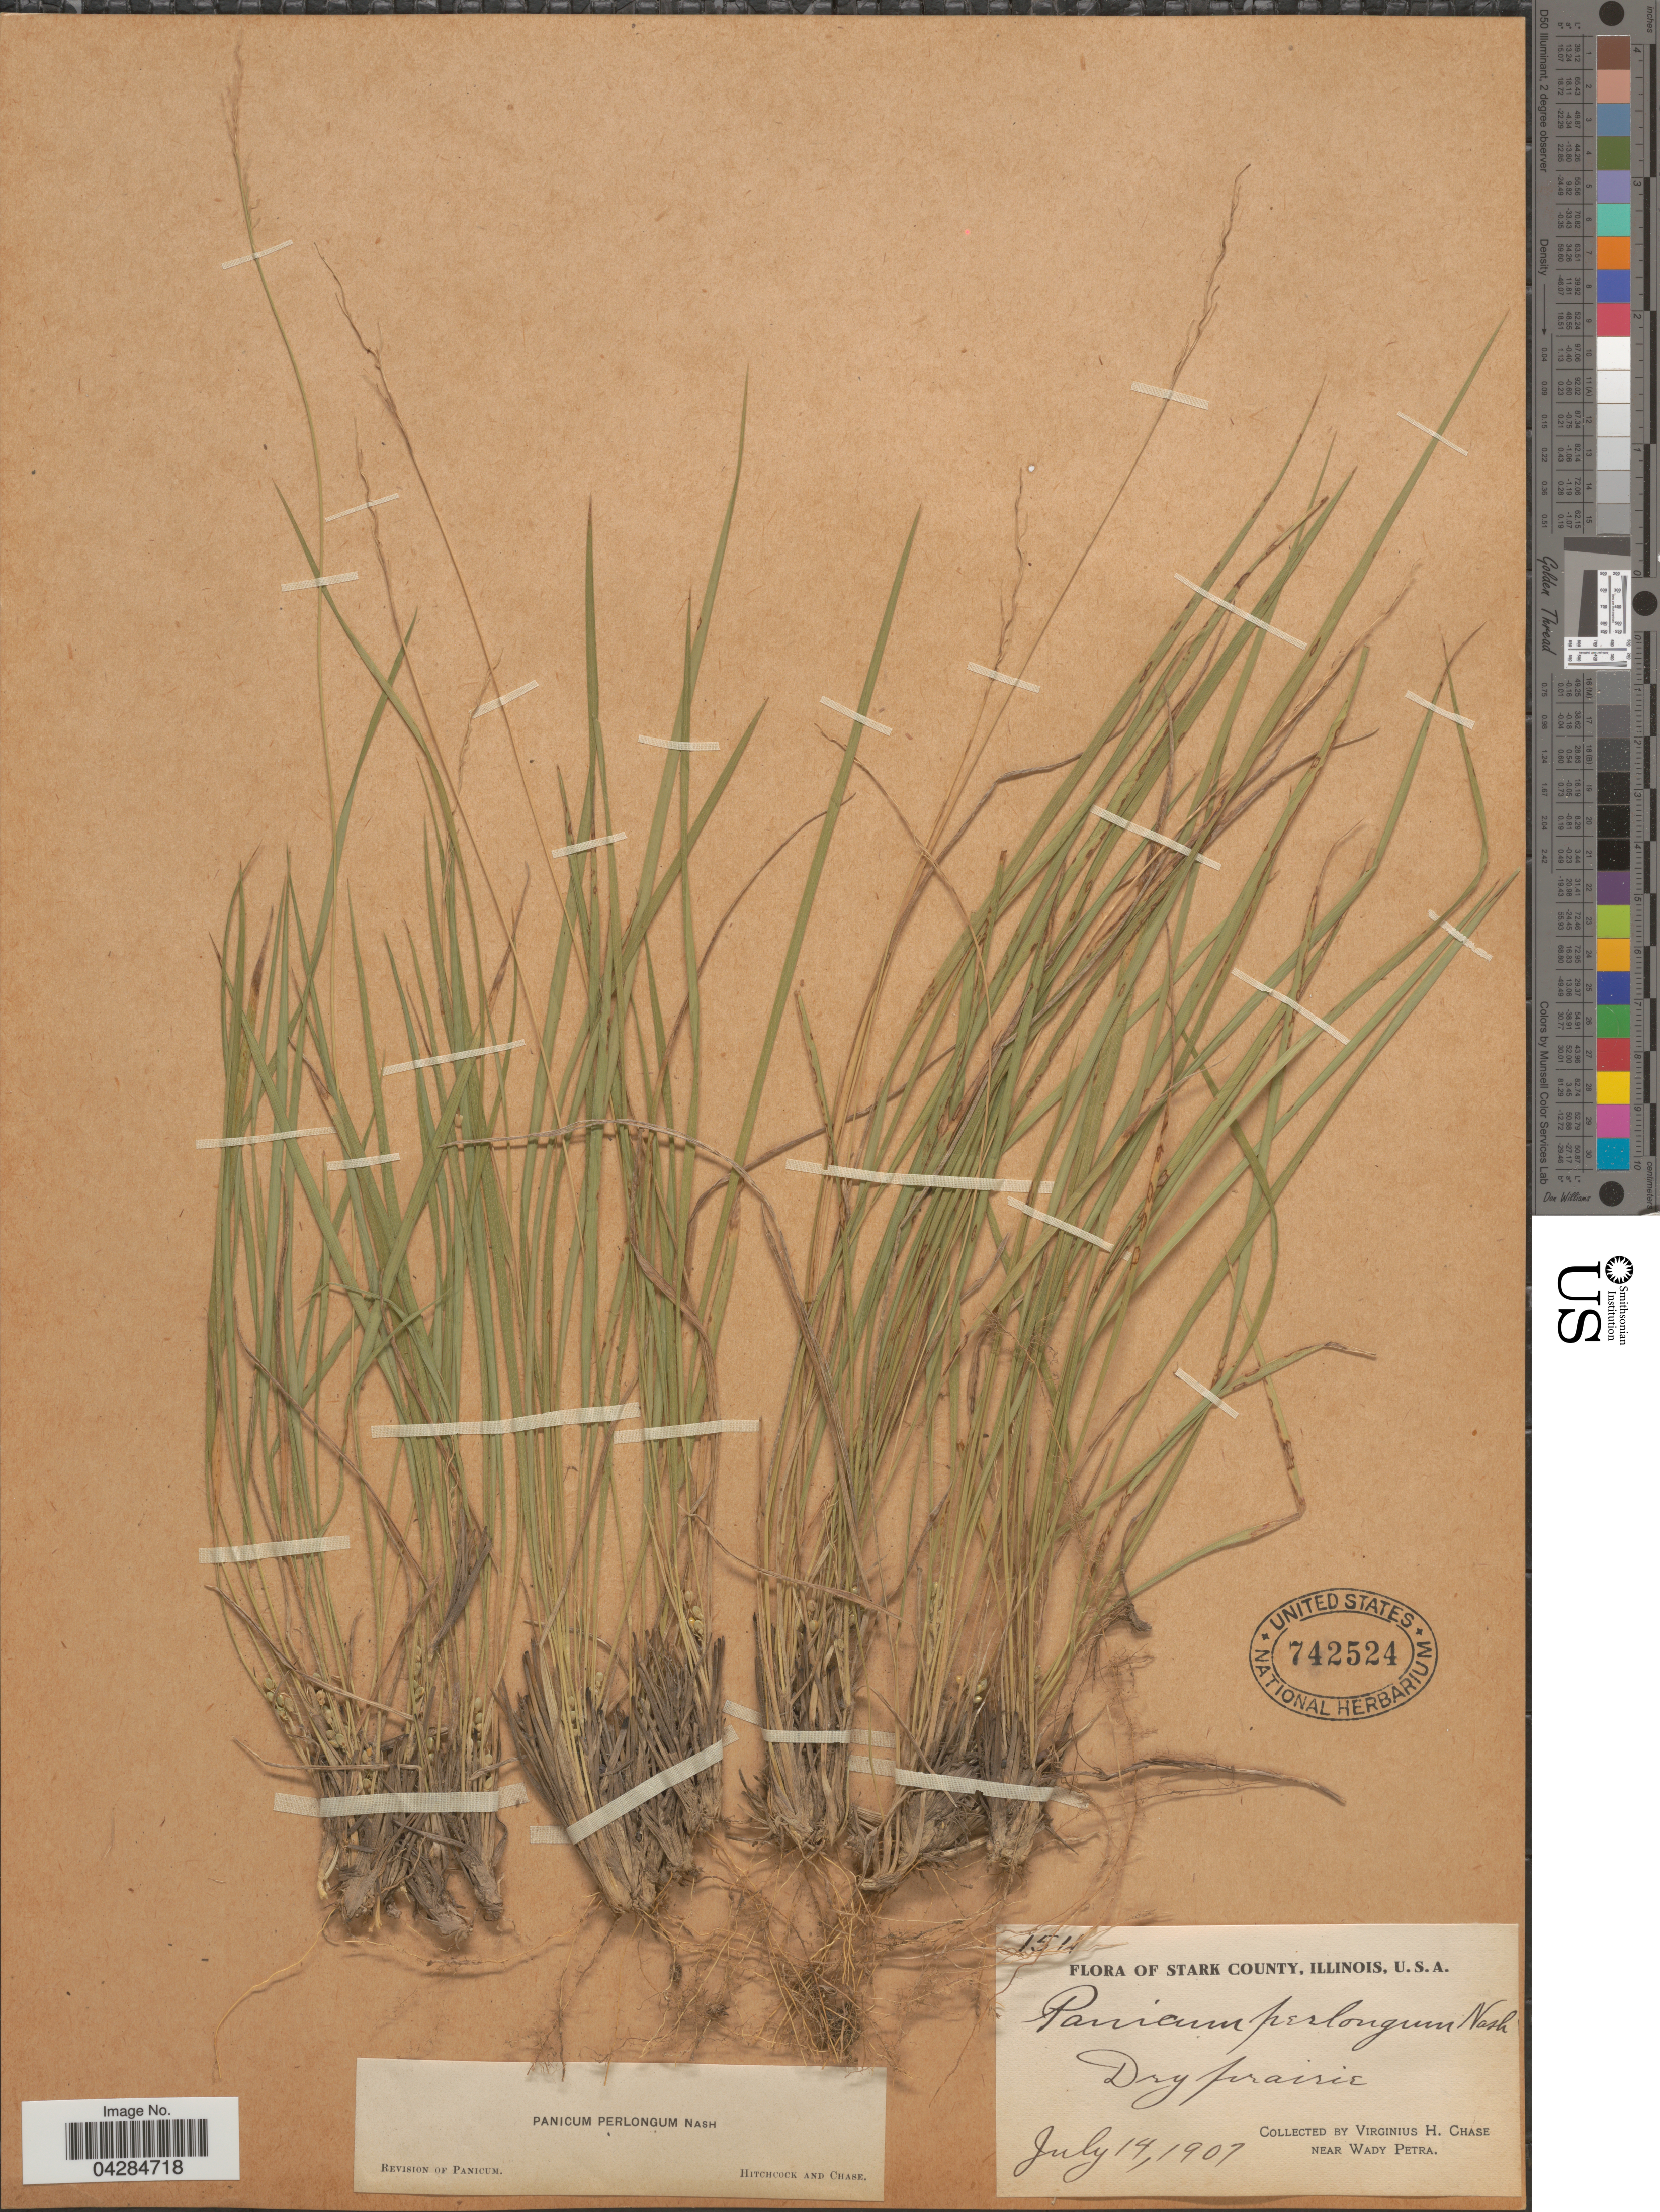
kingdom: Plantae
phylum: Tracheophyta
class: Liliopsida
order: Poales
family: Poaceae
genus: Dichanthelium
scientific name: Dichanthelium perlongum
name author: (Nash) Freckmann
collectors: V. H. Chase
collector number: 1511*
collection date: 1907-07-14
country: United States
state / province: Illinois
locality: Stark County. Near Wady Petra.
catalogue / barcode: US 742524